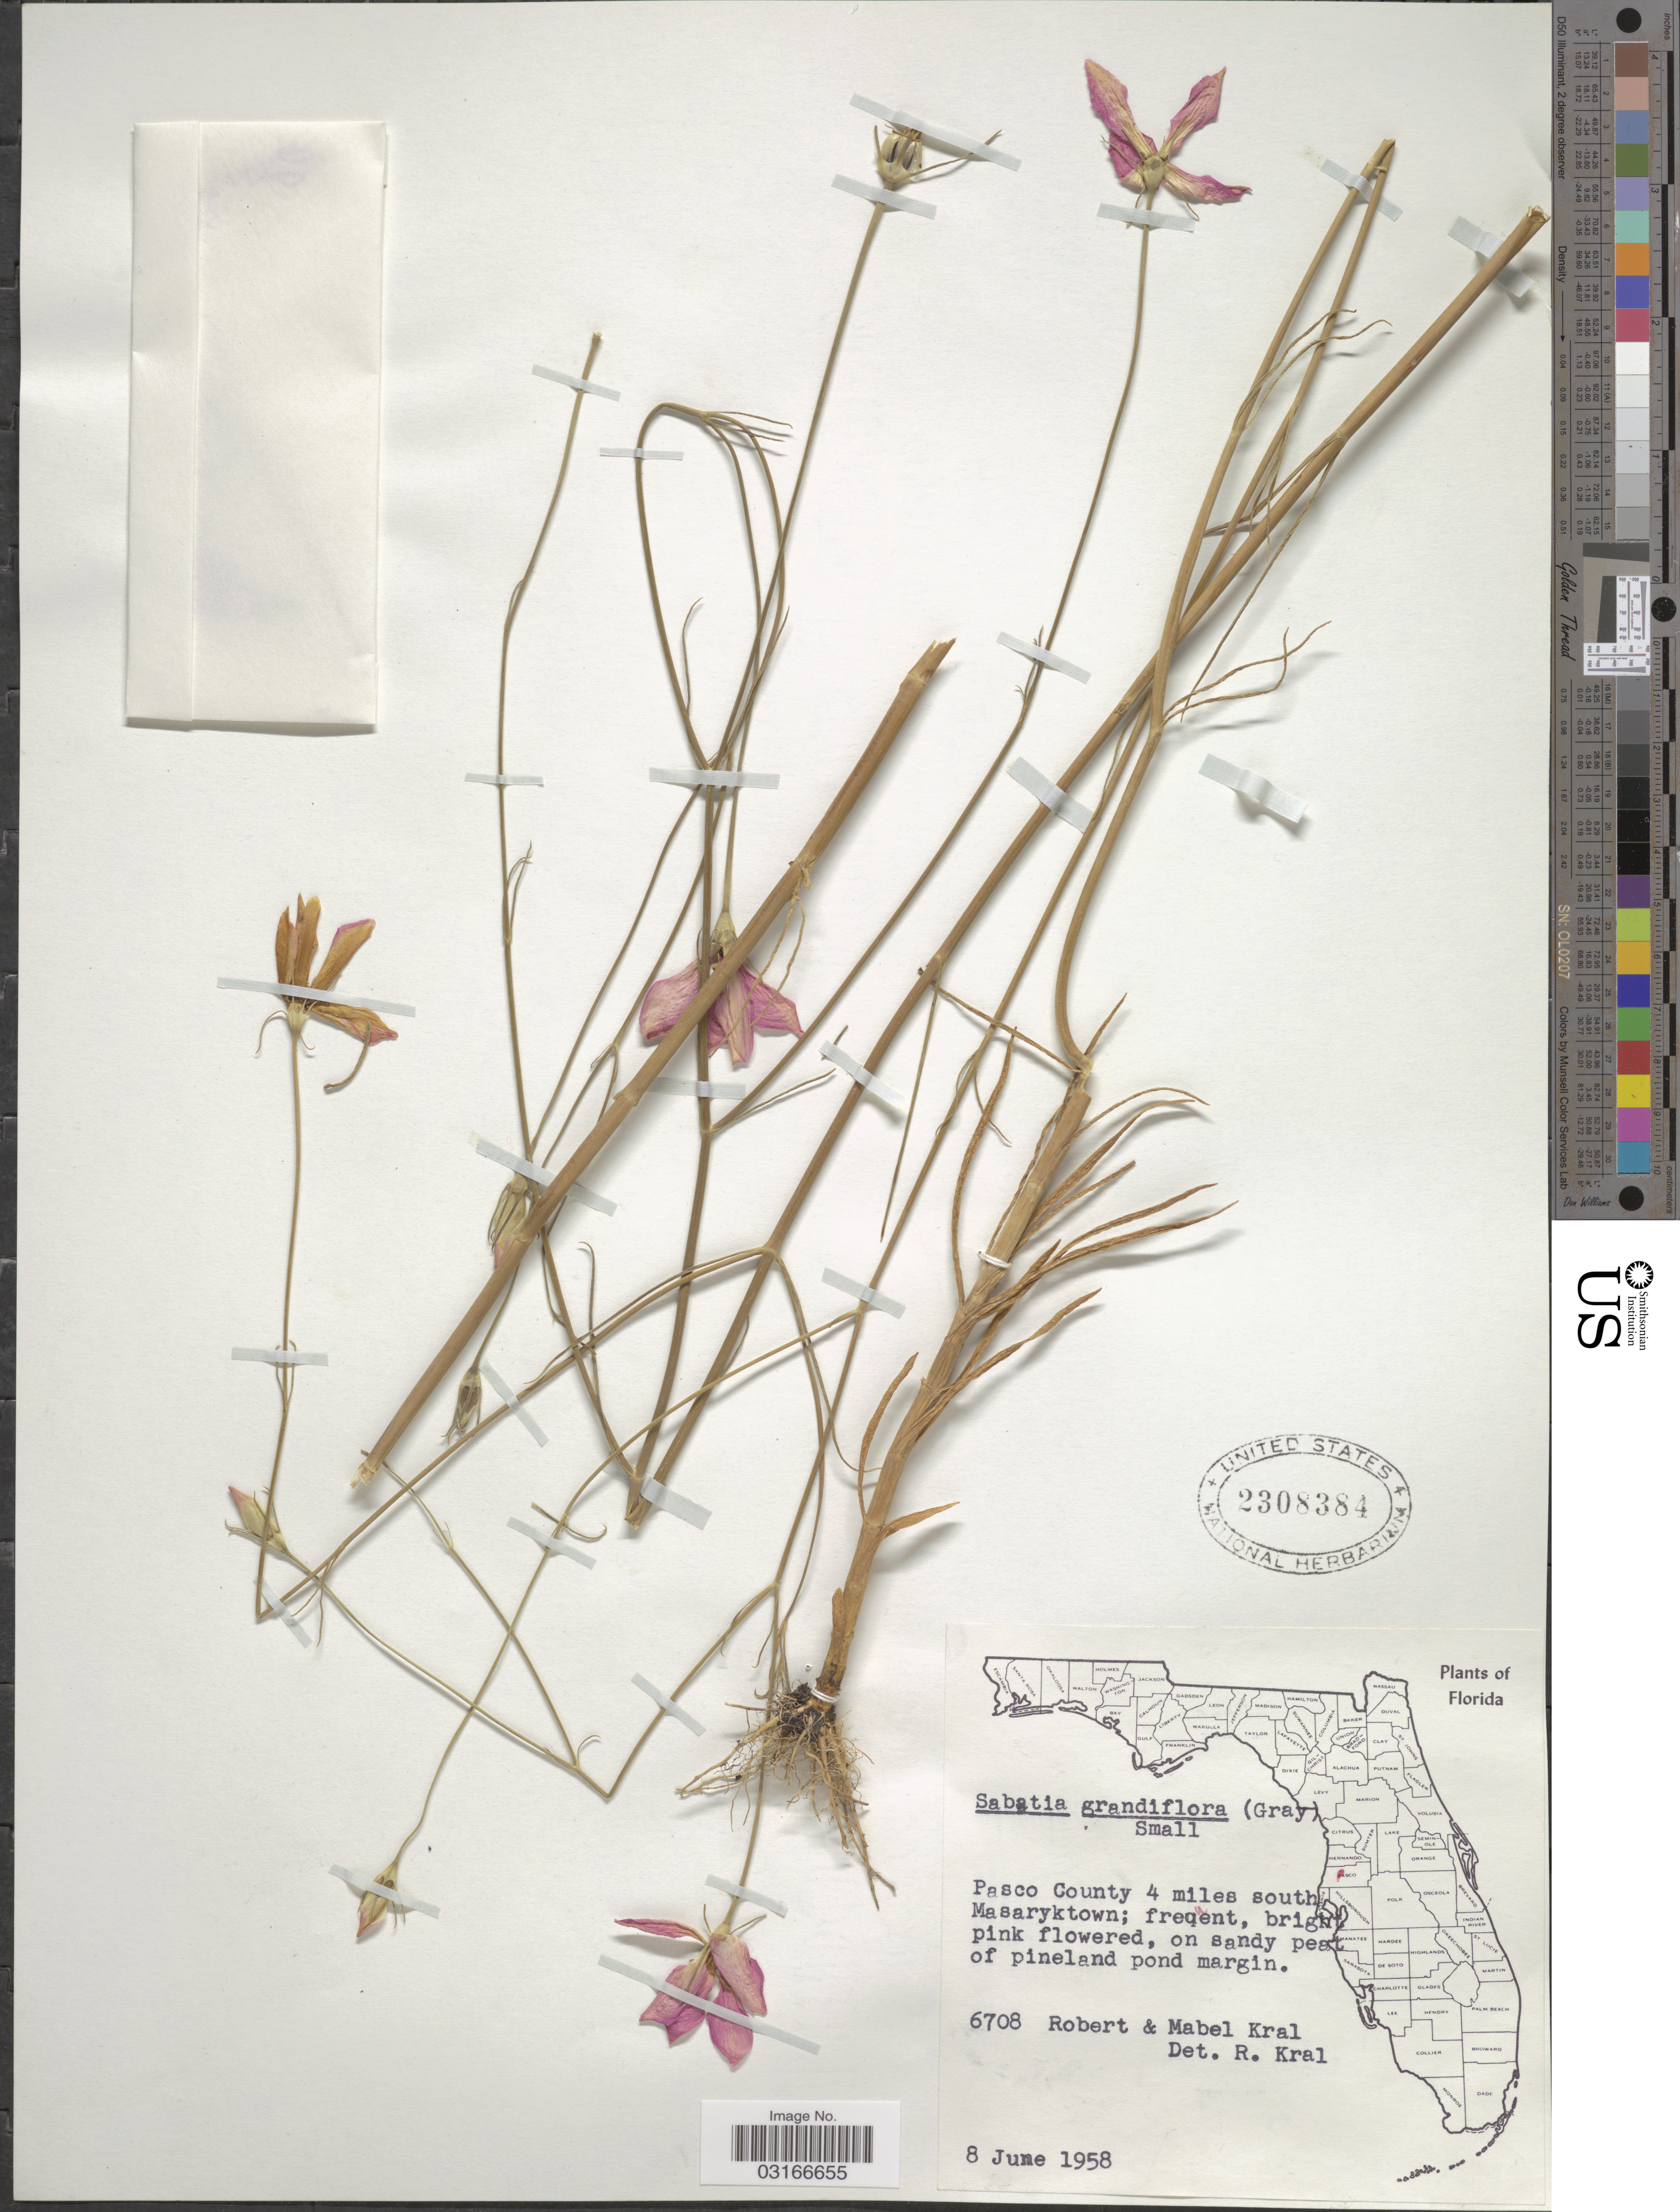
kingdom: Plantae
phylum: Tracheophyta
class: Magnoliopsida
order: Gentianales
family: Gentianaceae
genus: Sabatia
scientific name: Sabatia grandiflora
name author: (A. Gray) Small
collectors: R. Kral & M. Kral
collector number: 6708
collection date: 1958-06-08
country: United States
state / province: Florida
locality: Pasco County 4 miles south Masaryktown.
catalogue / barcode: US 2308384